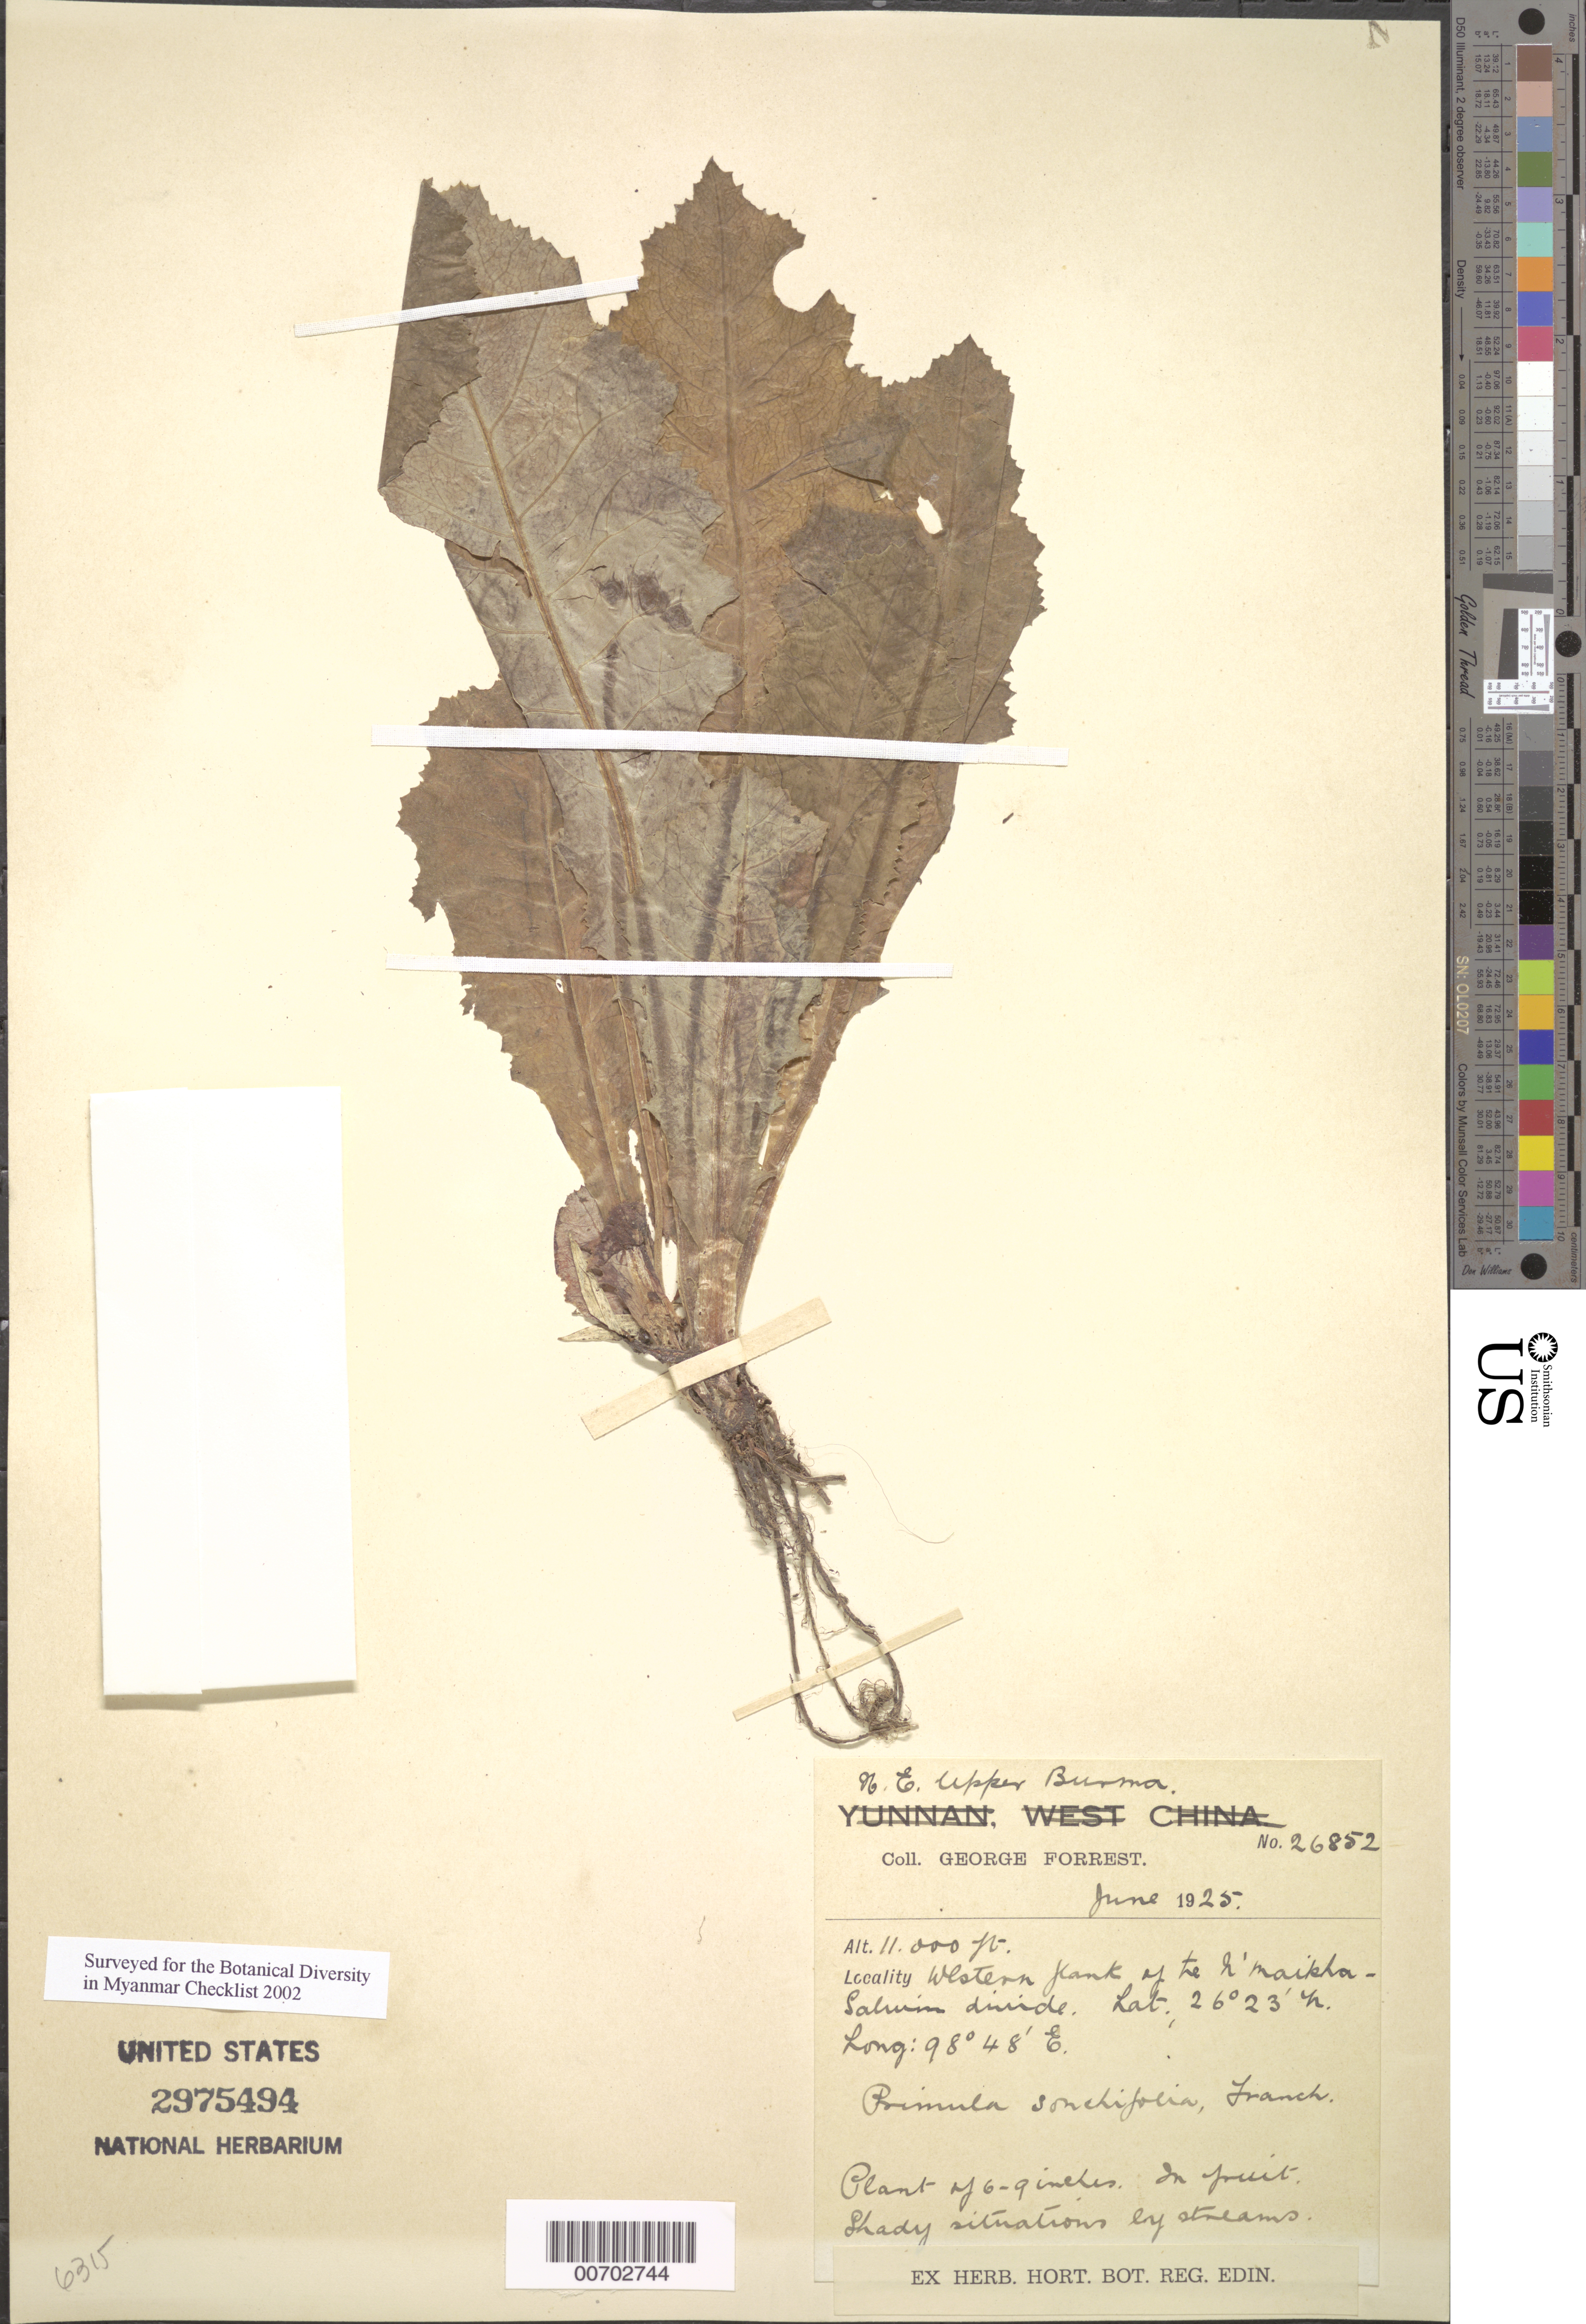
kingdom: Plantae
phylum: Tracheophyta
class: Magnoliopsida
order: Ericales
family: Primulaceae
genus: Primula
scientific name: Primula sonchifolia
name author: Franch.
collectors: G. Forrest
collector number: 26852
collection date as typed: Jun 1925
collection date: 1925-06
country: Myanmar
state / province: Kachin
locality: N'Maikha-Salwin Divide, W flank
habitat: Shady places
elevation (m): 3353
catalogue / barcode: US 2975494